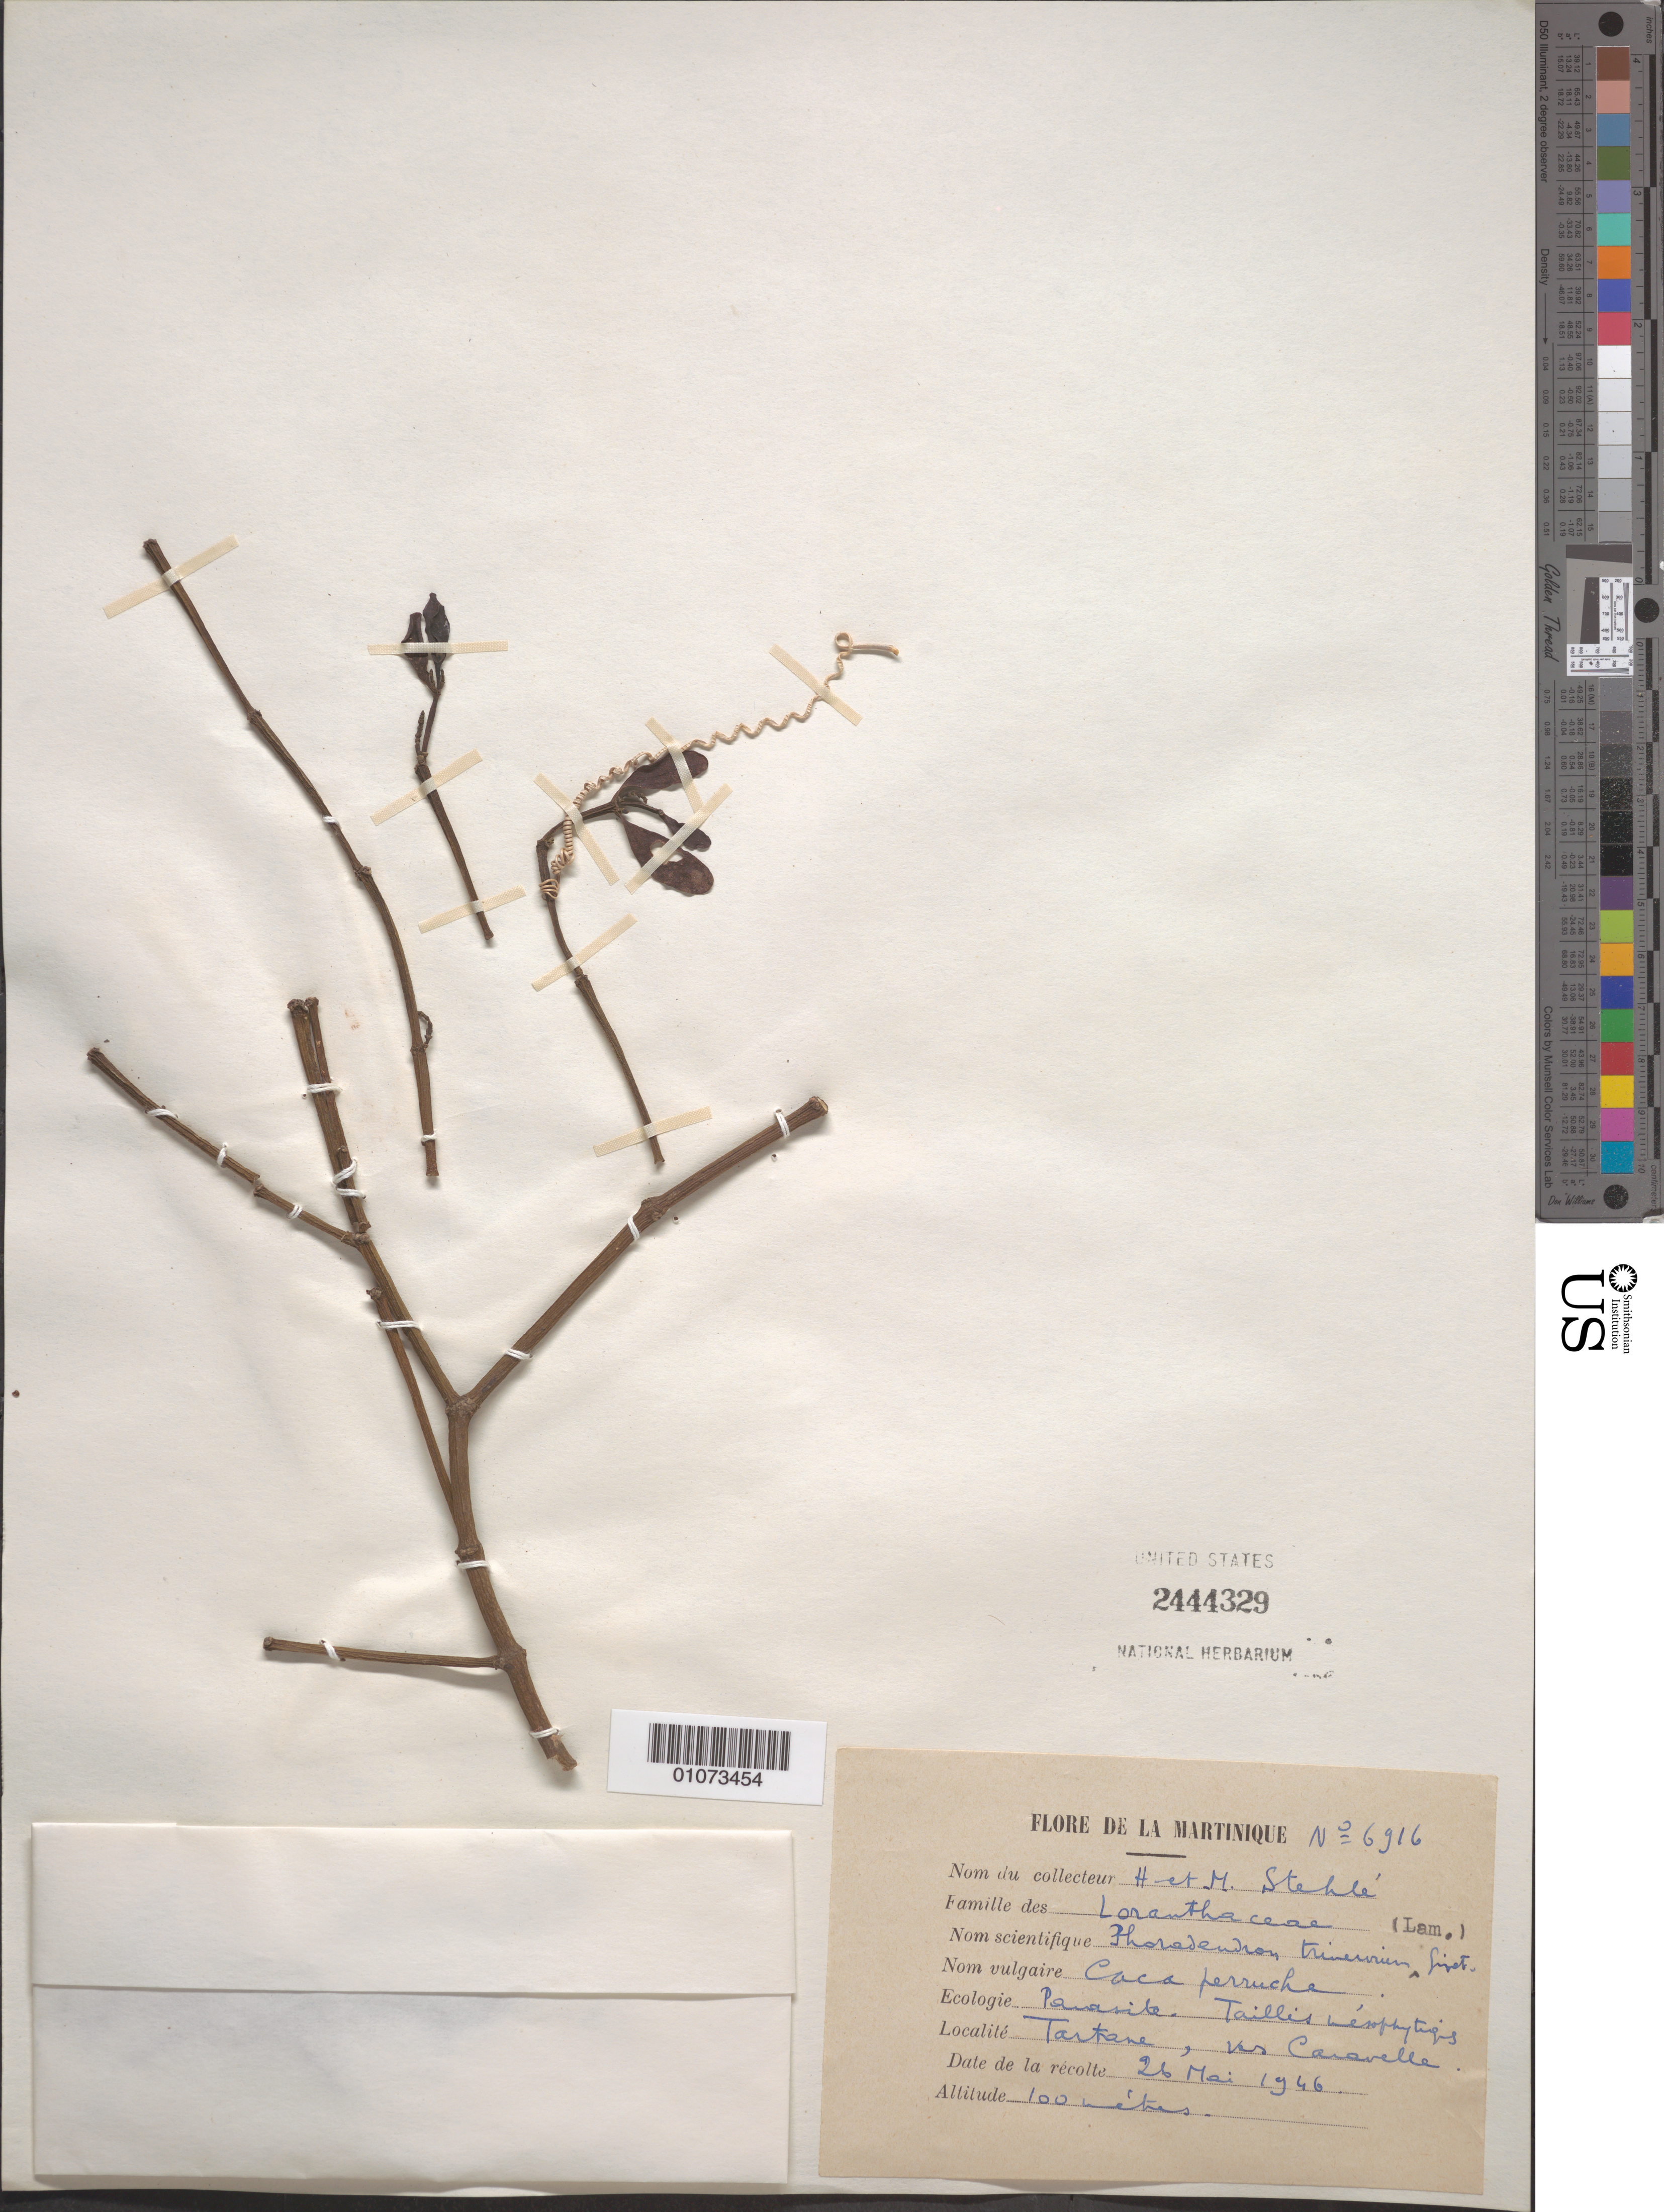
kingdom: Plantae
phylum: Tracheophyta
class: Magnoliopsida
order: Santalales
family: Viscaceae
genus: Phoradendron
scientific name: Phoradendron trinervium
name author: (Lam.) Griseb.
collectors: H. Stehlé & M. Stehlé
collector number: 6916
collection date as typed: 26 May 1946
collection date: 1946-05-26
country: Guadeloupe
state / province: Les Balisiers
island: Marie Galante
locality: Tartane, Caravelle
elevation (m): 100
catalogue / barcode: US 2444329